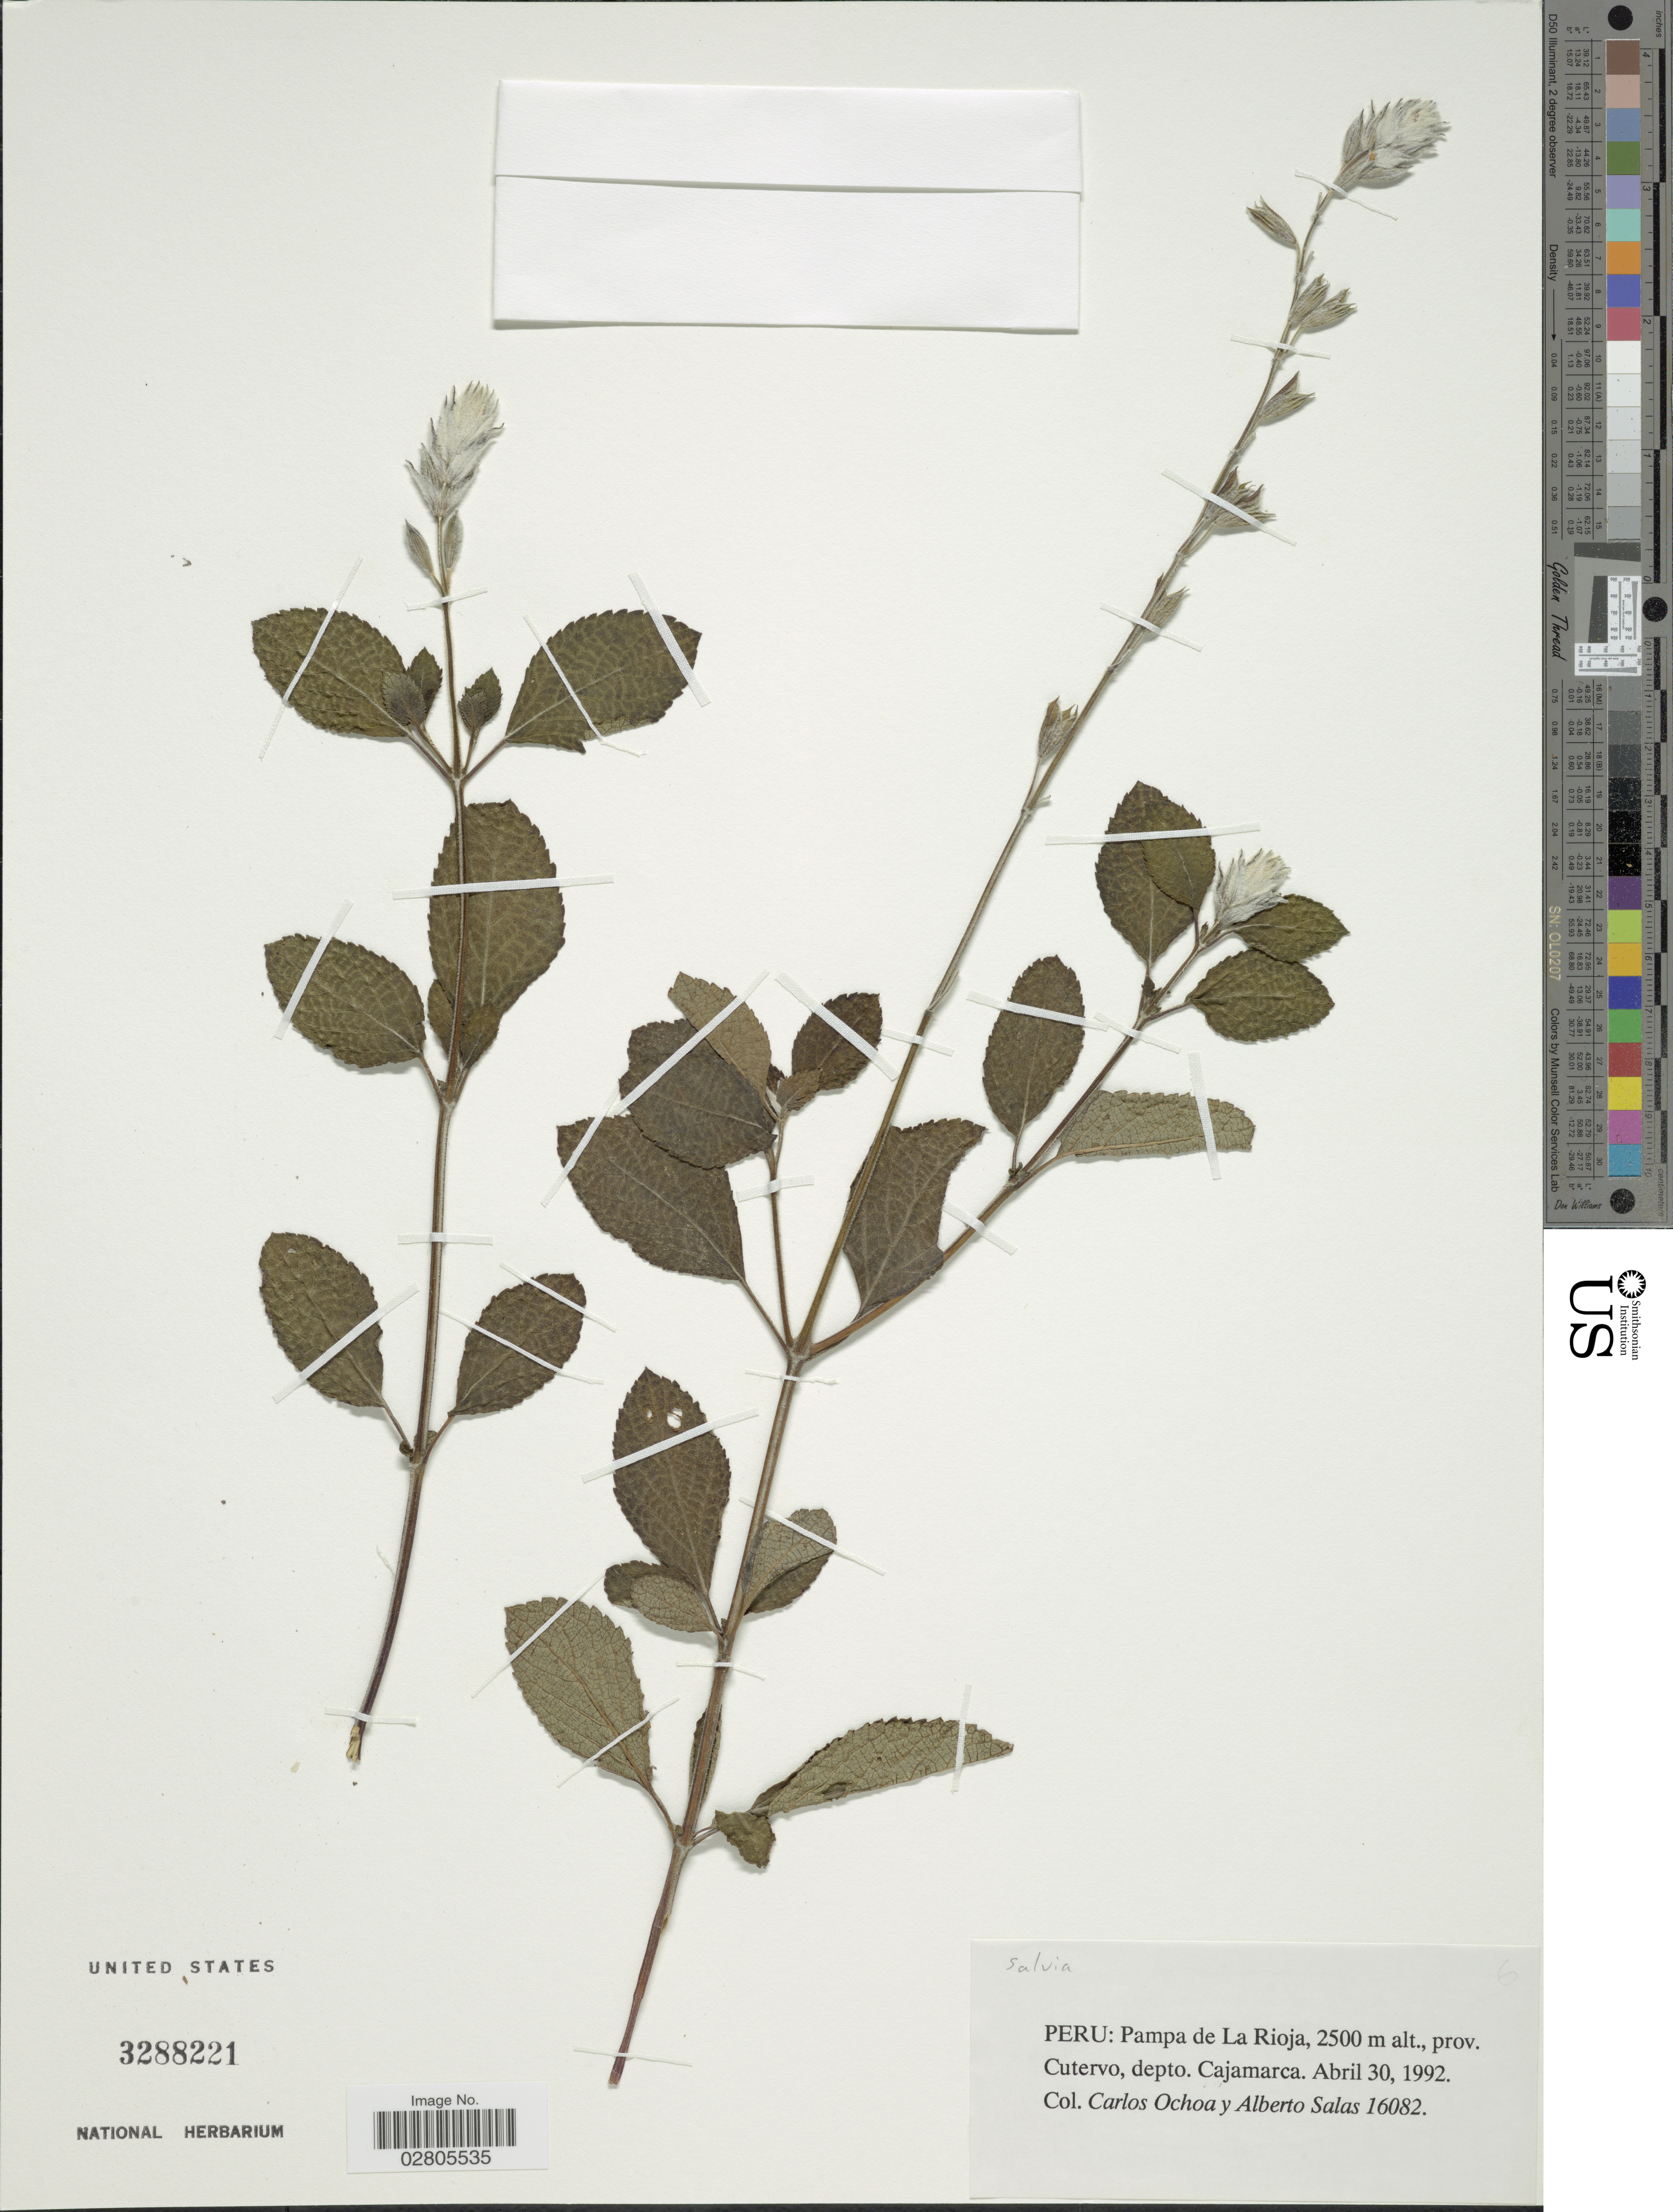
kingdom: Plantae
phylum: Tracheophyta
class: Magnoliopsida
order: Lamiales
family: Lamiaceae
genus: Salvia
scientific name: Salvia sp.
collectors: C. M. Ochoa & A. Salas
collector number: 16082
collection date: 1992-04-30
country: Peru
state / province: Cajamarca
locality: Pampa de La Rioja, prov. Cutervo, depto. Cajamarca.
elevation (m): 2500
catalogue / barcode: US 3288221